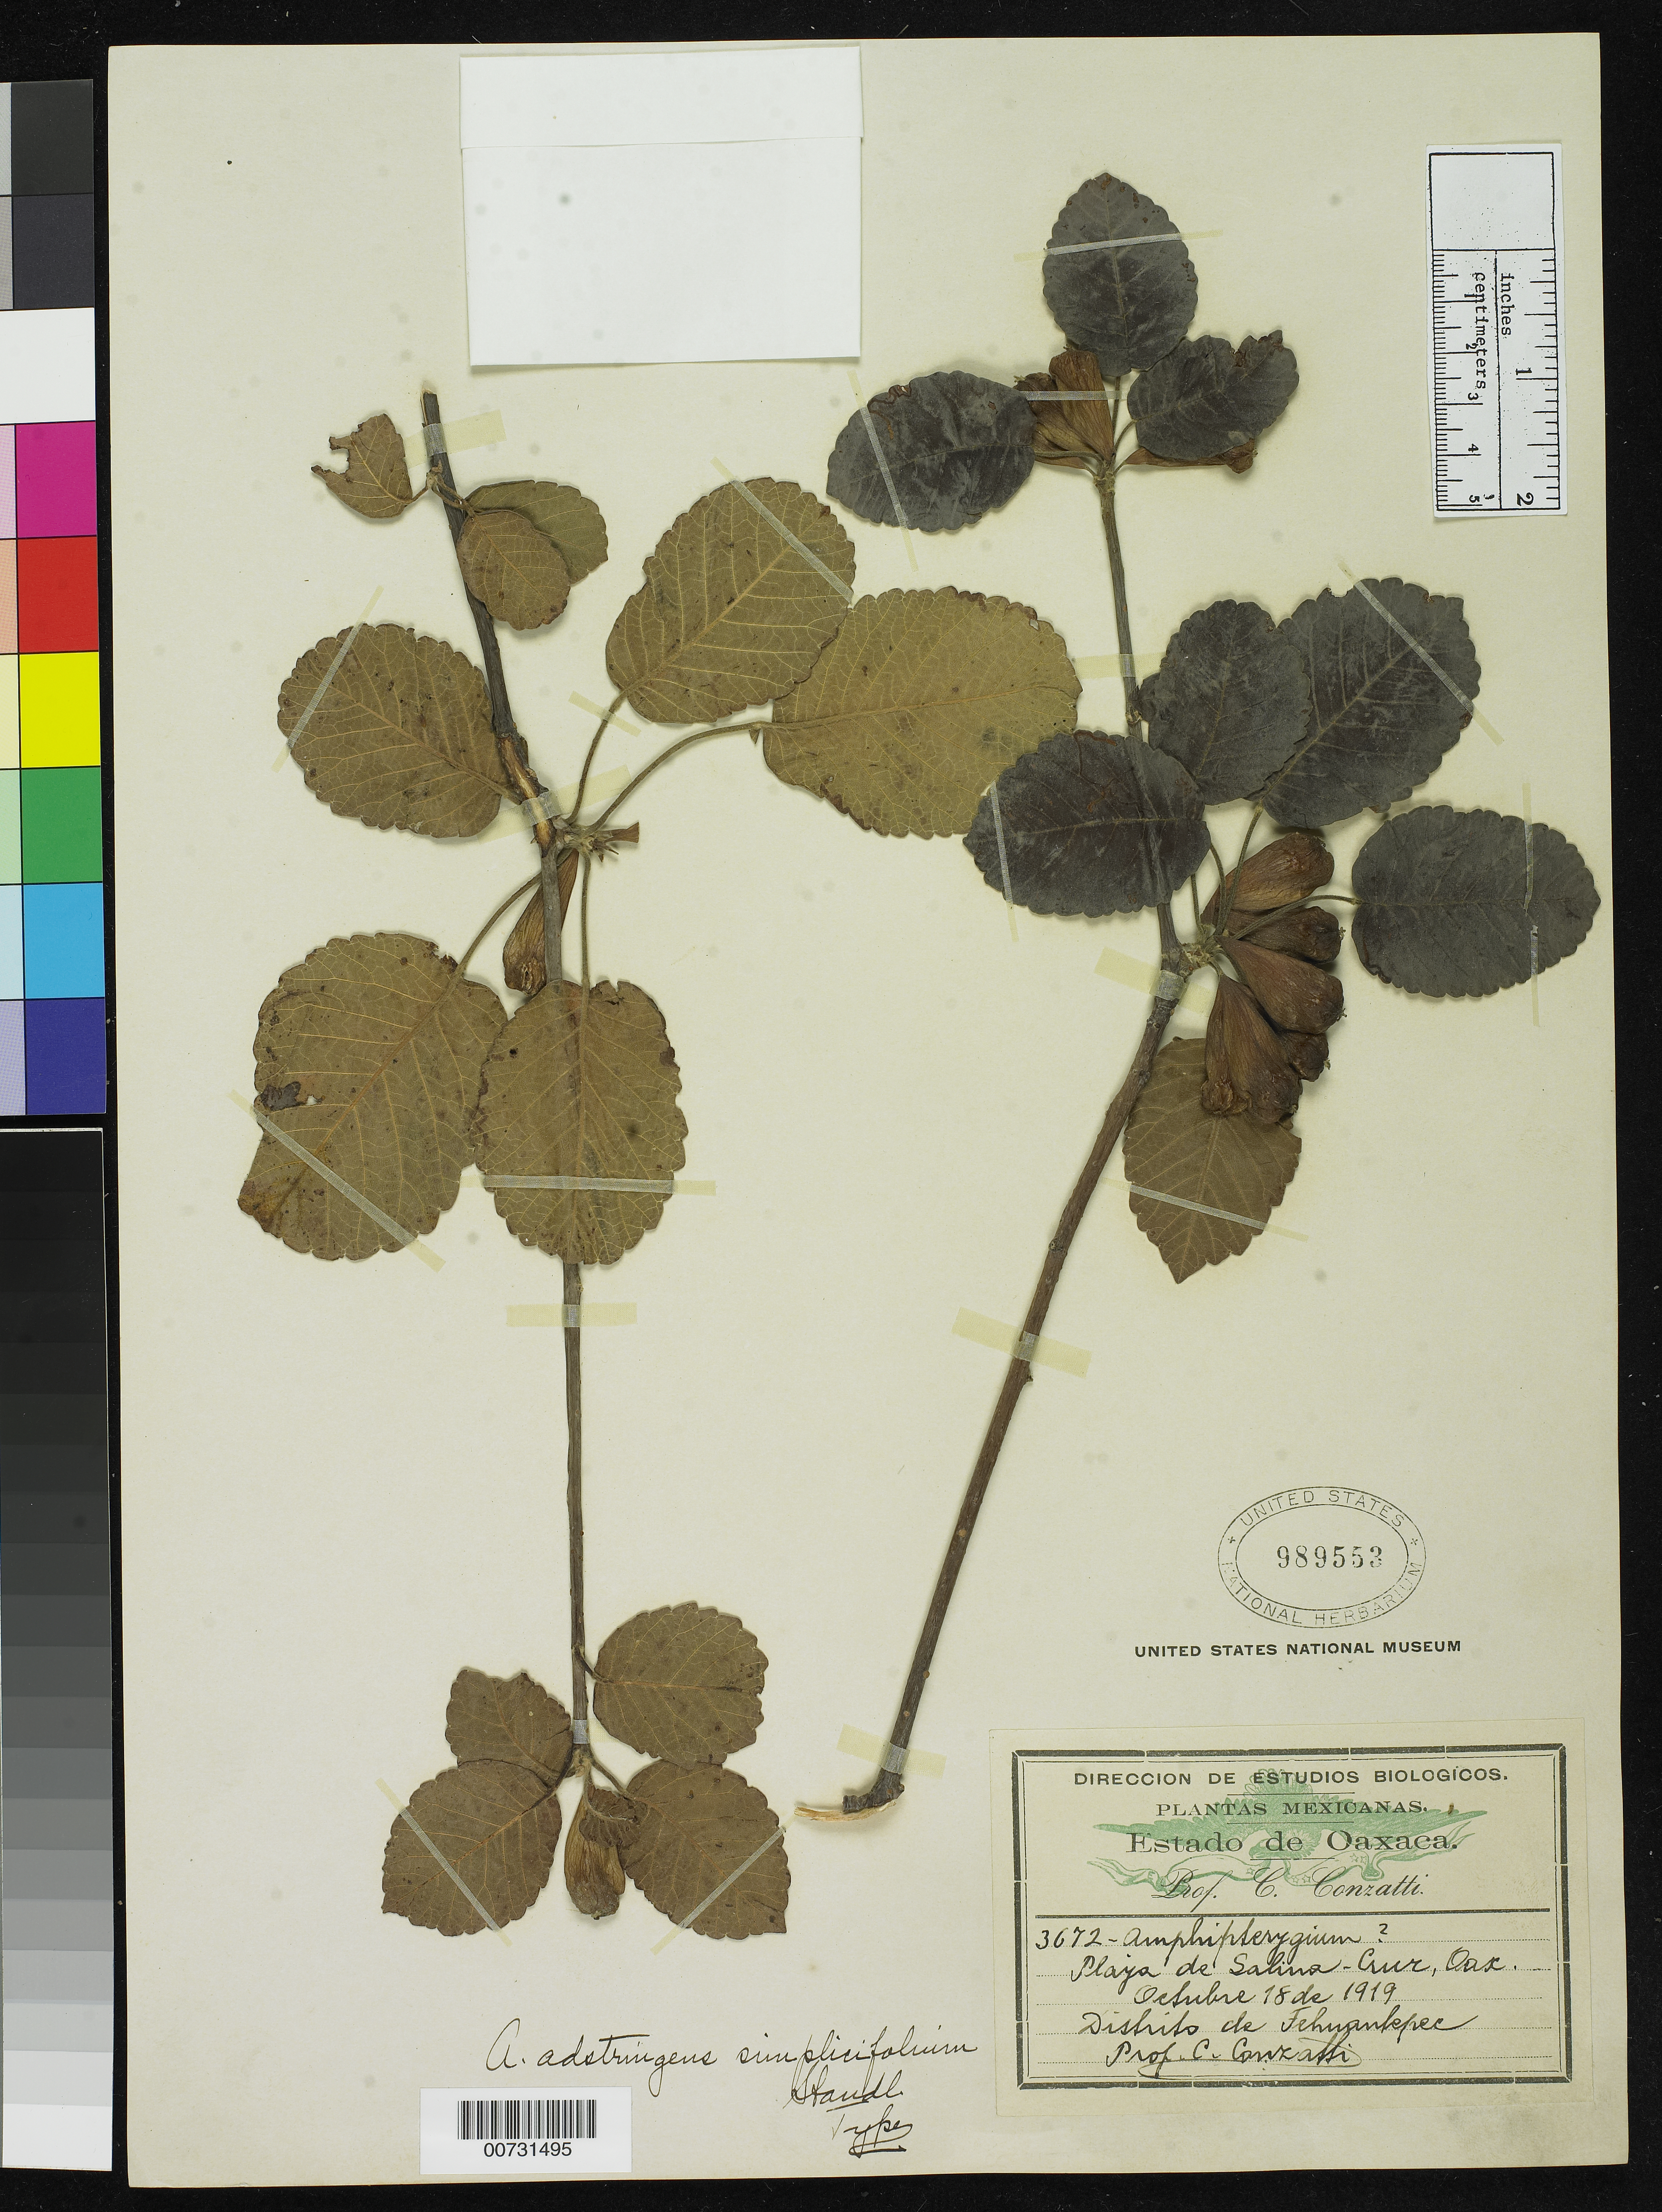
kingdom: Plantae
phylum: Tracheophyta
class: Magnoliopsida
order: Sapindales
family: Anacardiaceae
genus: Amphipterygium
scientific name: Amphipterygium adstringens subsp. simplicifolium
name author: Standl.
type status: Holotype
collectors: C. Conzatti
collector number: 3672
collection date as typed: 18 Oct 1919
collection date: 1919-10-18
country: Mexico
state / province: Oaxaca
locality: Playa de Salina-Cruz, Oax. Distrito de Tehuantepec.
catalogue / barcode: US 989553